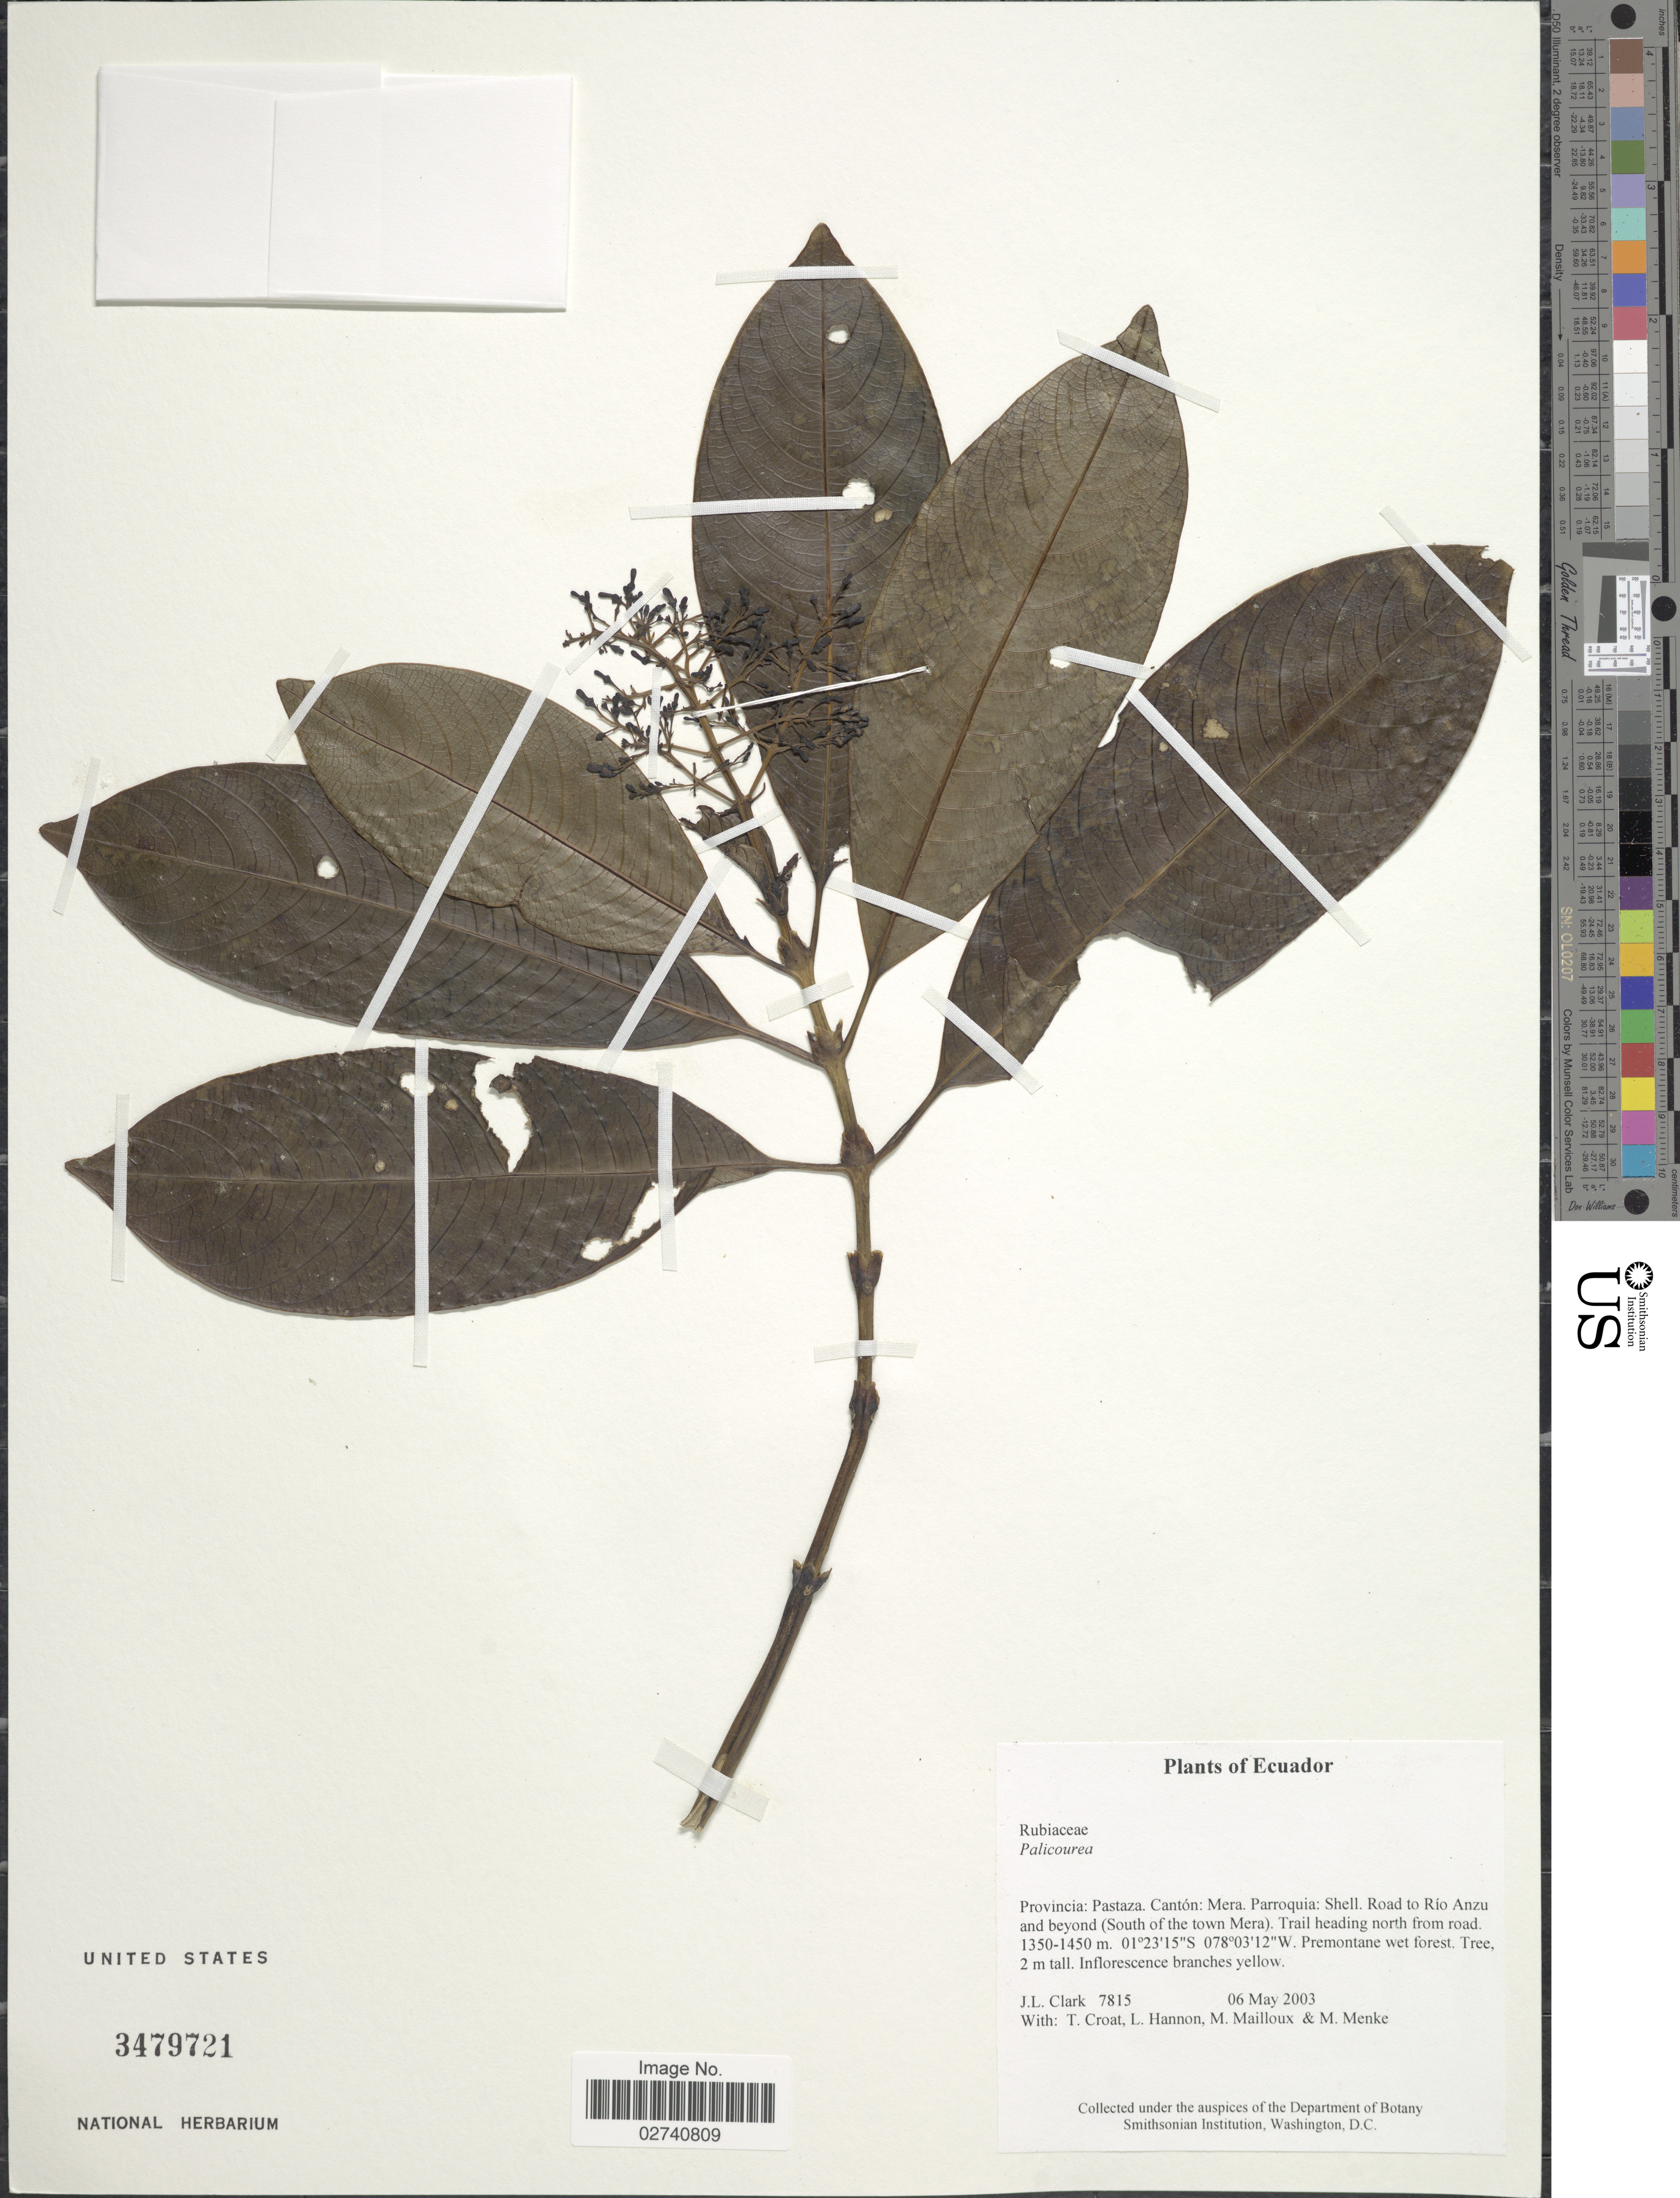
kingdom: Plantae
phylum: Tracheophyta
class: Magnoliopsida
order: Gentianales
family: Rubiaceae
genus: Palicourea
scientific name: Palicourea sp.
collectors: J. F. Clark, T. B. Croat, L. Hannon, M. Mailloux & M. Menke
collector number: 7815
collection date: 2003-05-06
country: Ecuador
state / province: Pastaza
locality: Canton: Mera. Parroquia: Shell. Road to Rio Anzu and beyond (South of the town Mera). Trail heading north from road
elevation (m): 1350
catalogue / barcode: US 3479721